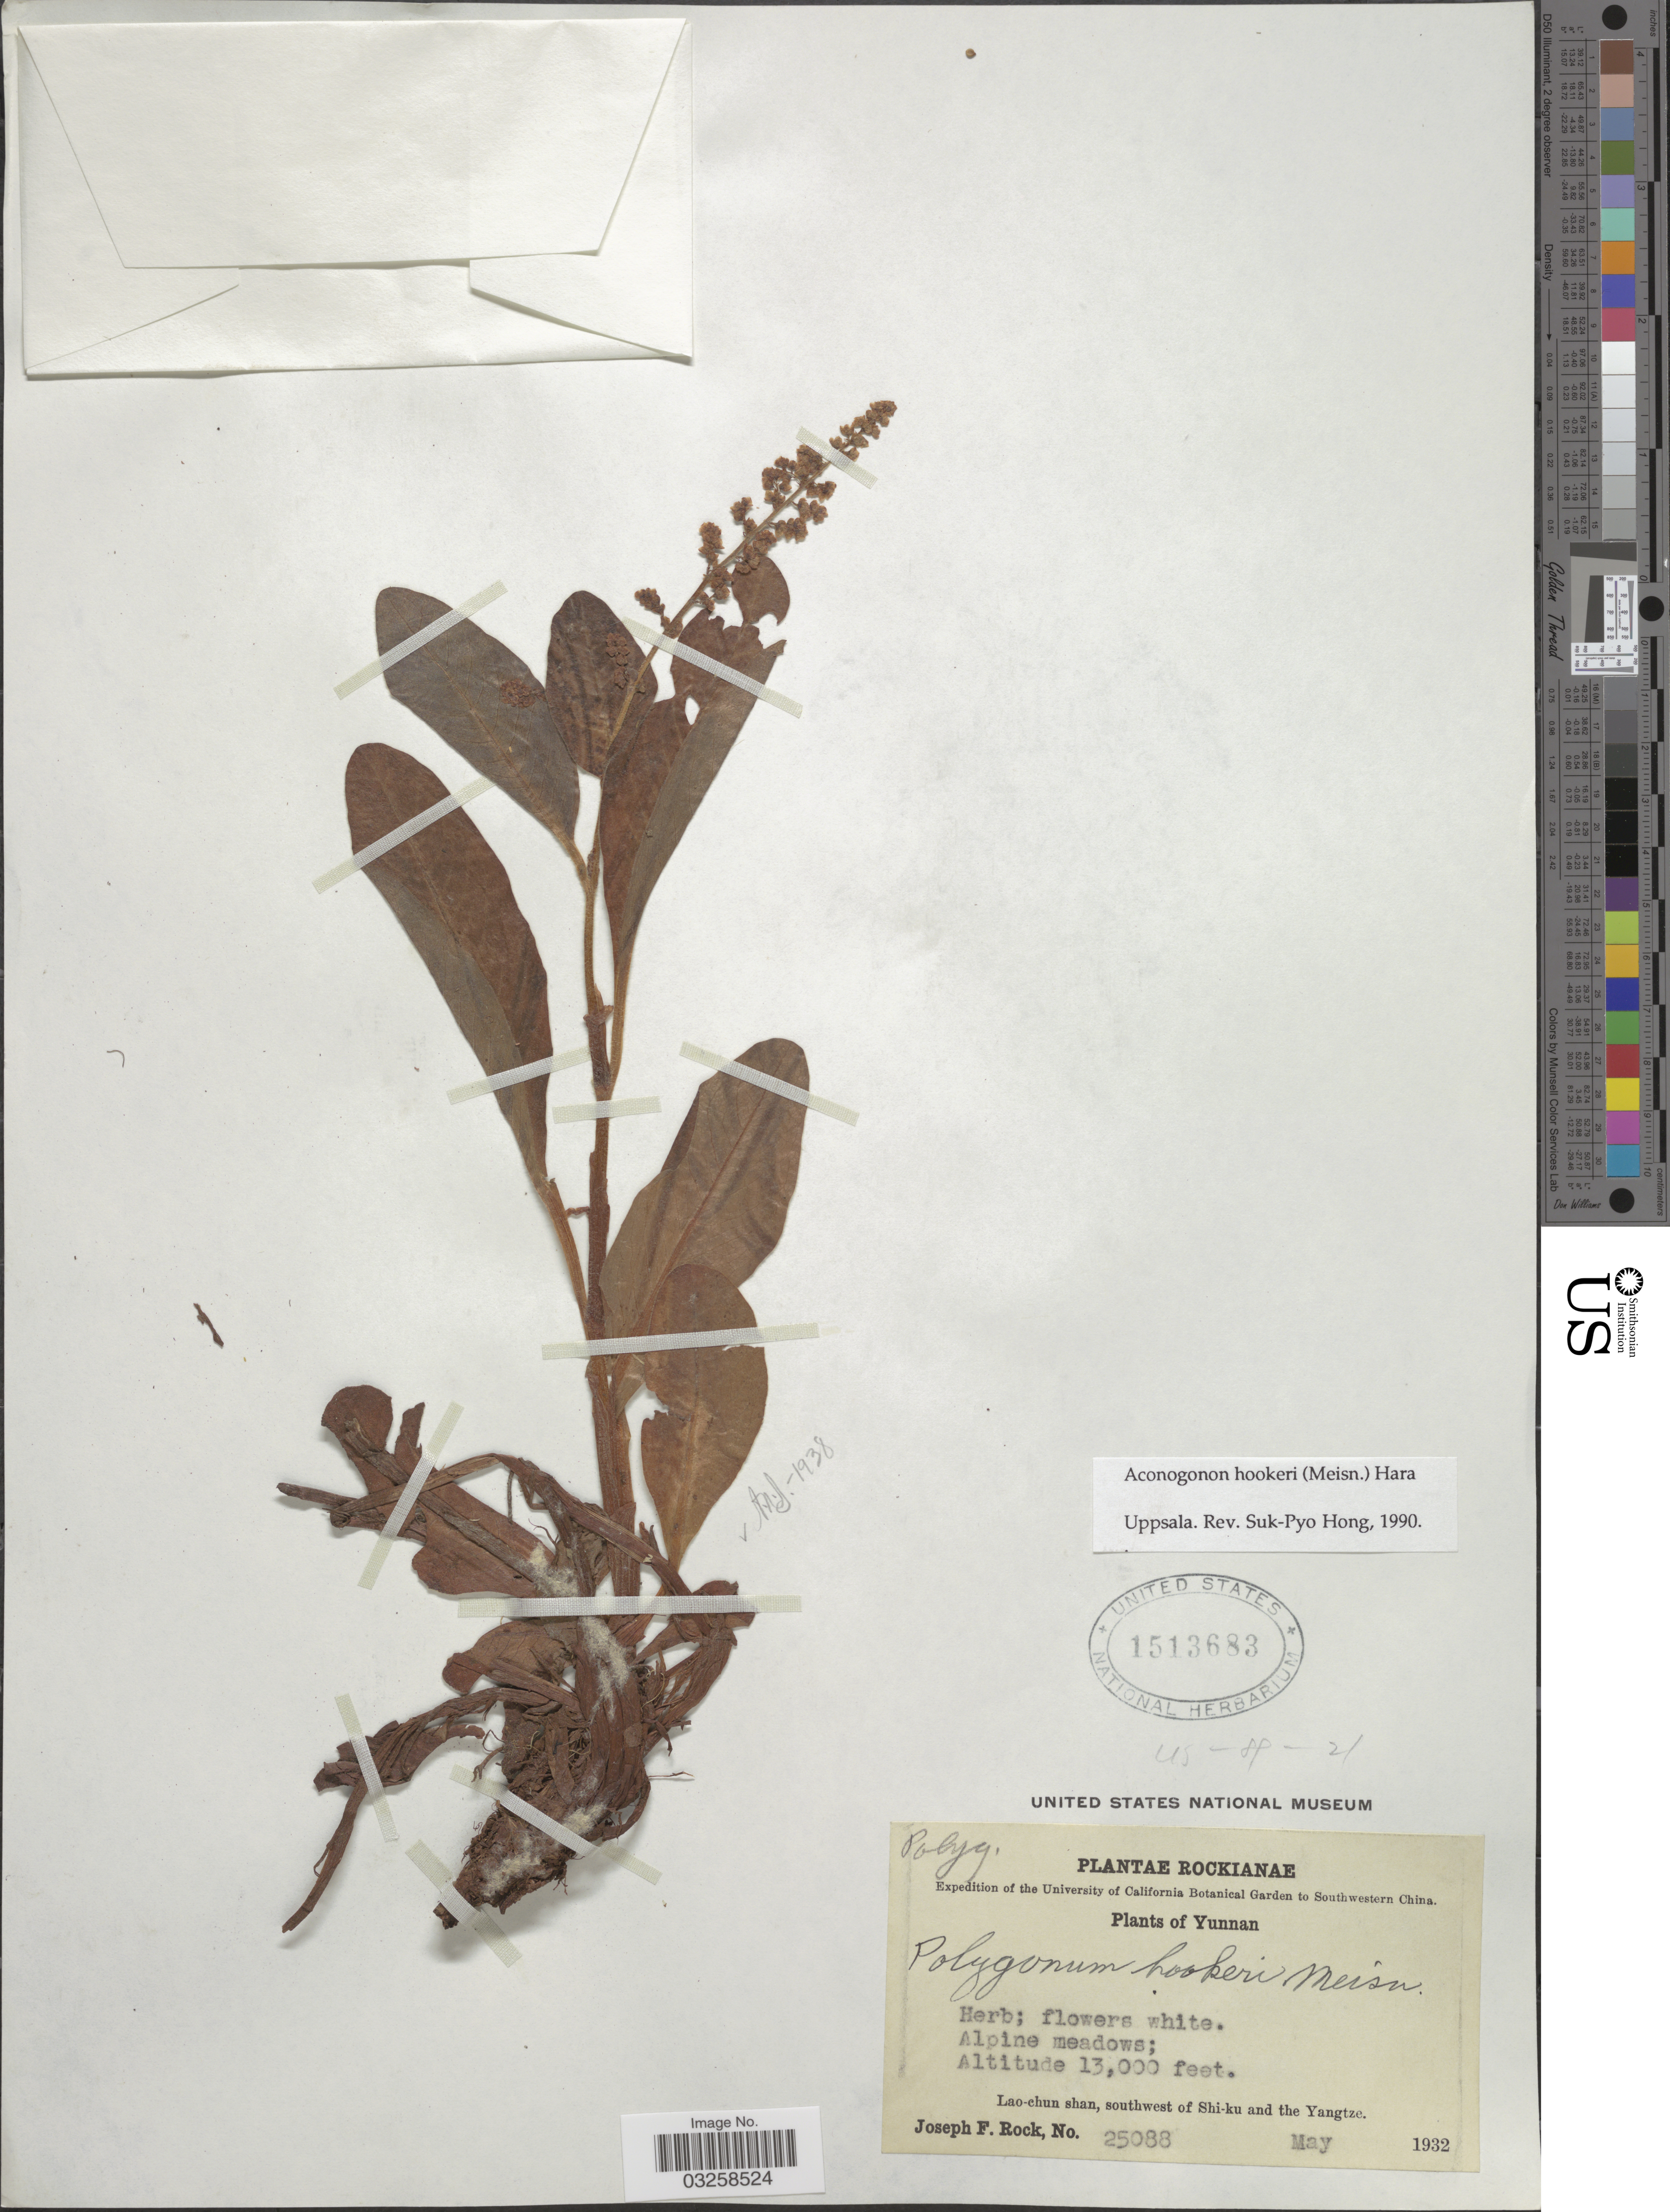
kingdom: Plantae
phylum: Tracheophyta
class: Magnoliopsida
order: Caryophyllales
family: Polygonaceae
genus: Koenigia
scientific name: Koenigia hookeri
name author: (Meisn.) T.M. Schust. & Reveal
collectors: J. F. Rock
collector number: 25088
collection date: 1932-05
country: China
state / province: Yunnan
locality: Southwestern China. Lao-chun shan, southwest of Shi-ku and the Yangtze.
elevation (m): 3962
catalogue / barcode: US 1513683